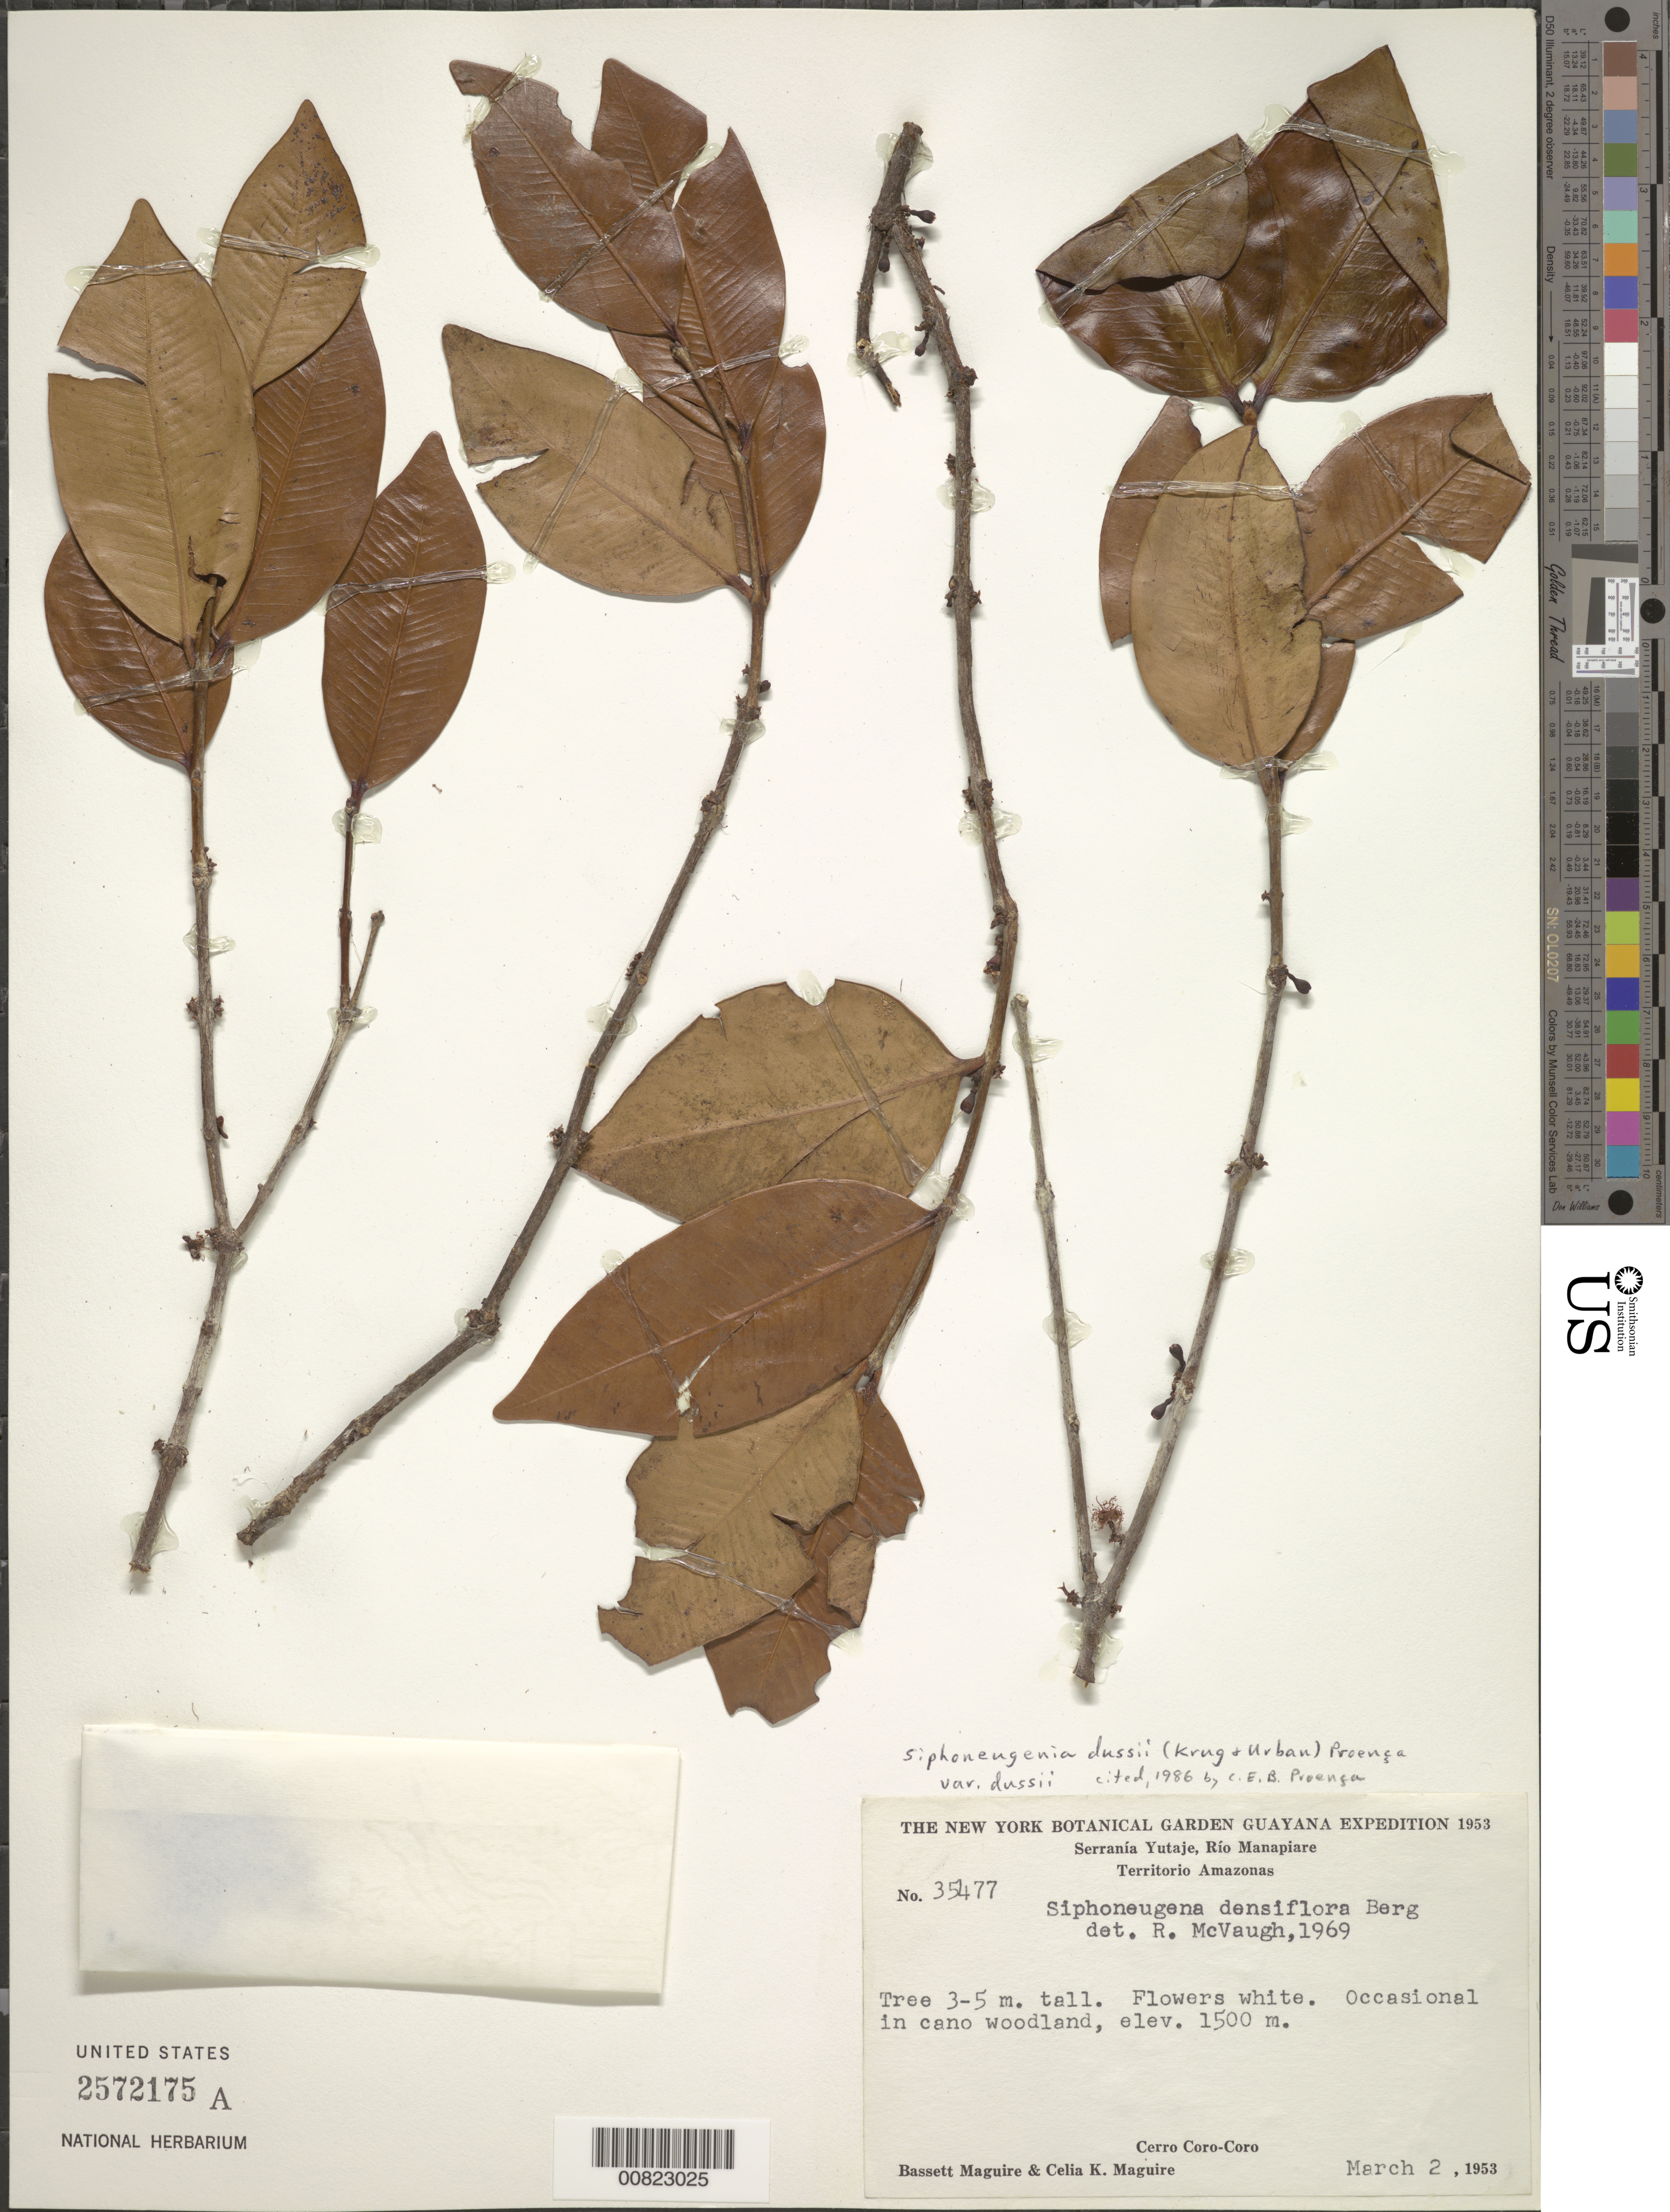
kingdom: Plantae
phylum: Tracheophyta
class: Magnoliopsida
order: Myrtales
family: Myrtaceae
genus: Siphoneugena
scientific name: Siphoneugena dussii var. dussii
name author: (Krug & Urb.) Proença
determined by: Proença, C. E. B.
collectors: B. Maguire & C. K. Maguire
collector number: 35477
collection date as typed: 2-Mar-53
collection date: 1953-03-02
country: Venezuela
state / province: Amazonas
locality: Cerro Coro-Coro, Serranía Yutajé, Río Manapiare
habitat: Caño woodland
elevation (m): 1500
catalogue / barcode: US 2572175A